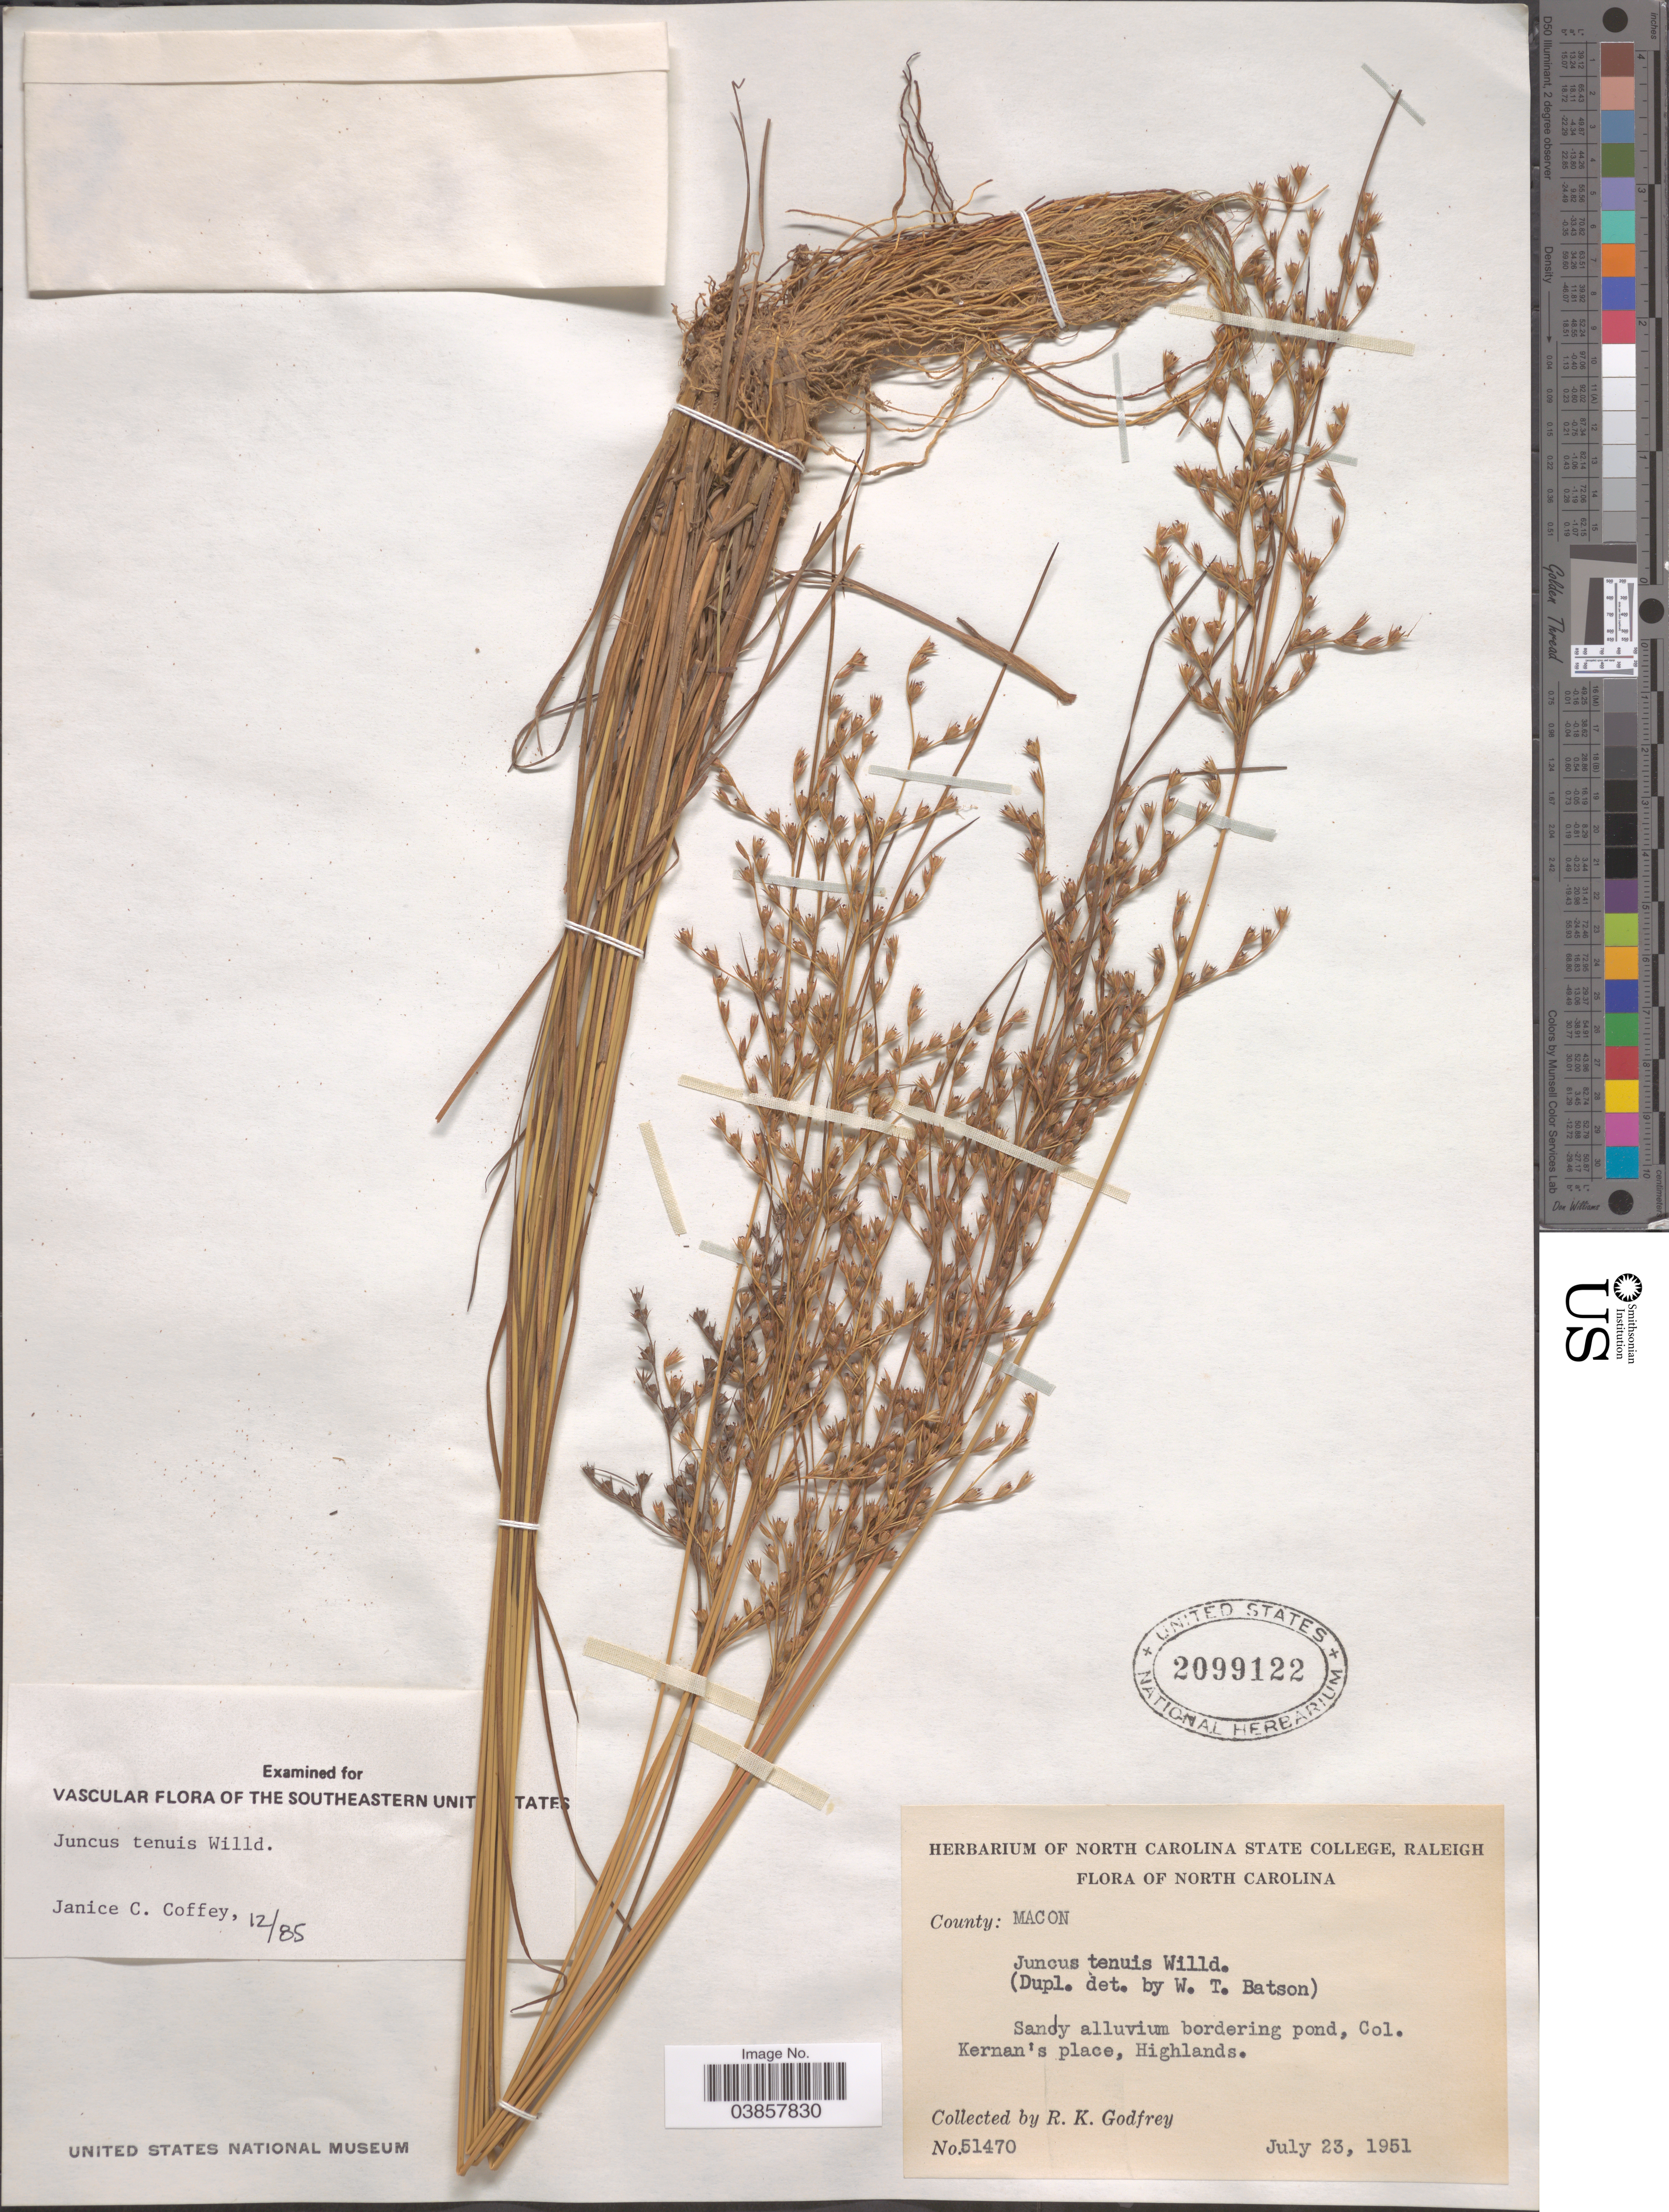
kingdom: Plantae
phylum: Tracheophyta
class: Liliopsida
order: Poales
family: Juncaceae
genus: Juncus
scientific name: Juncus tenuis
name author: Willd.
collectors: R. K. Godfrey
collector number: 51470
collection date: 1951-07-23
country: United States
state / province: North Carolina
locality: County: Macon. Sandy alluvium bordering pond, Col. Kernan's place, Highlands.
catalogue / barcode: US 2099122